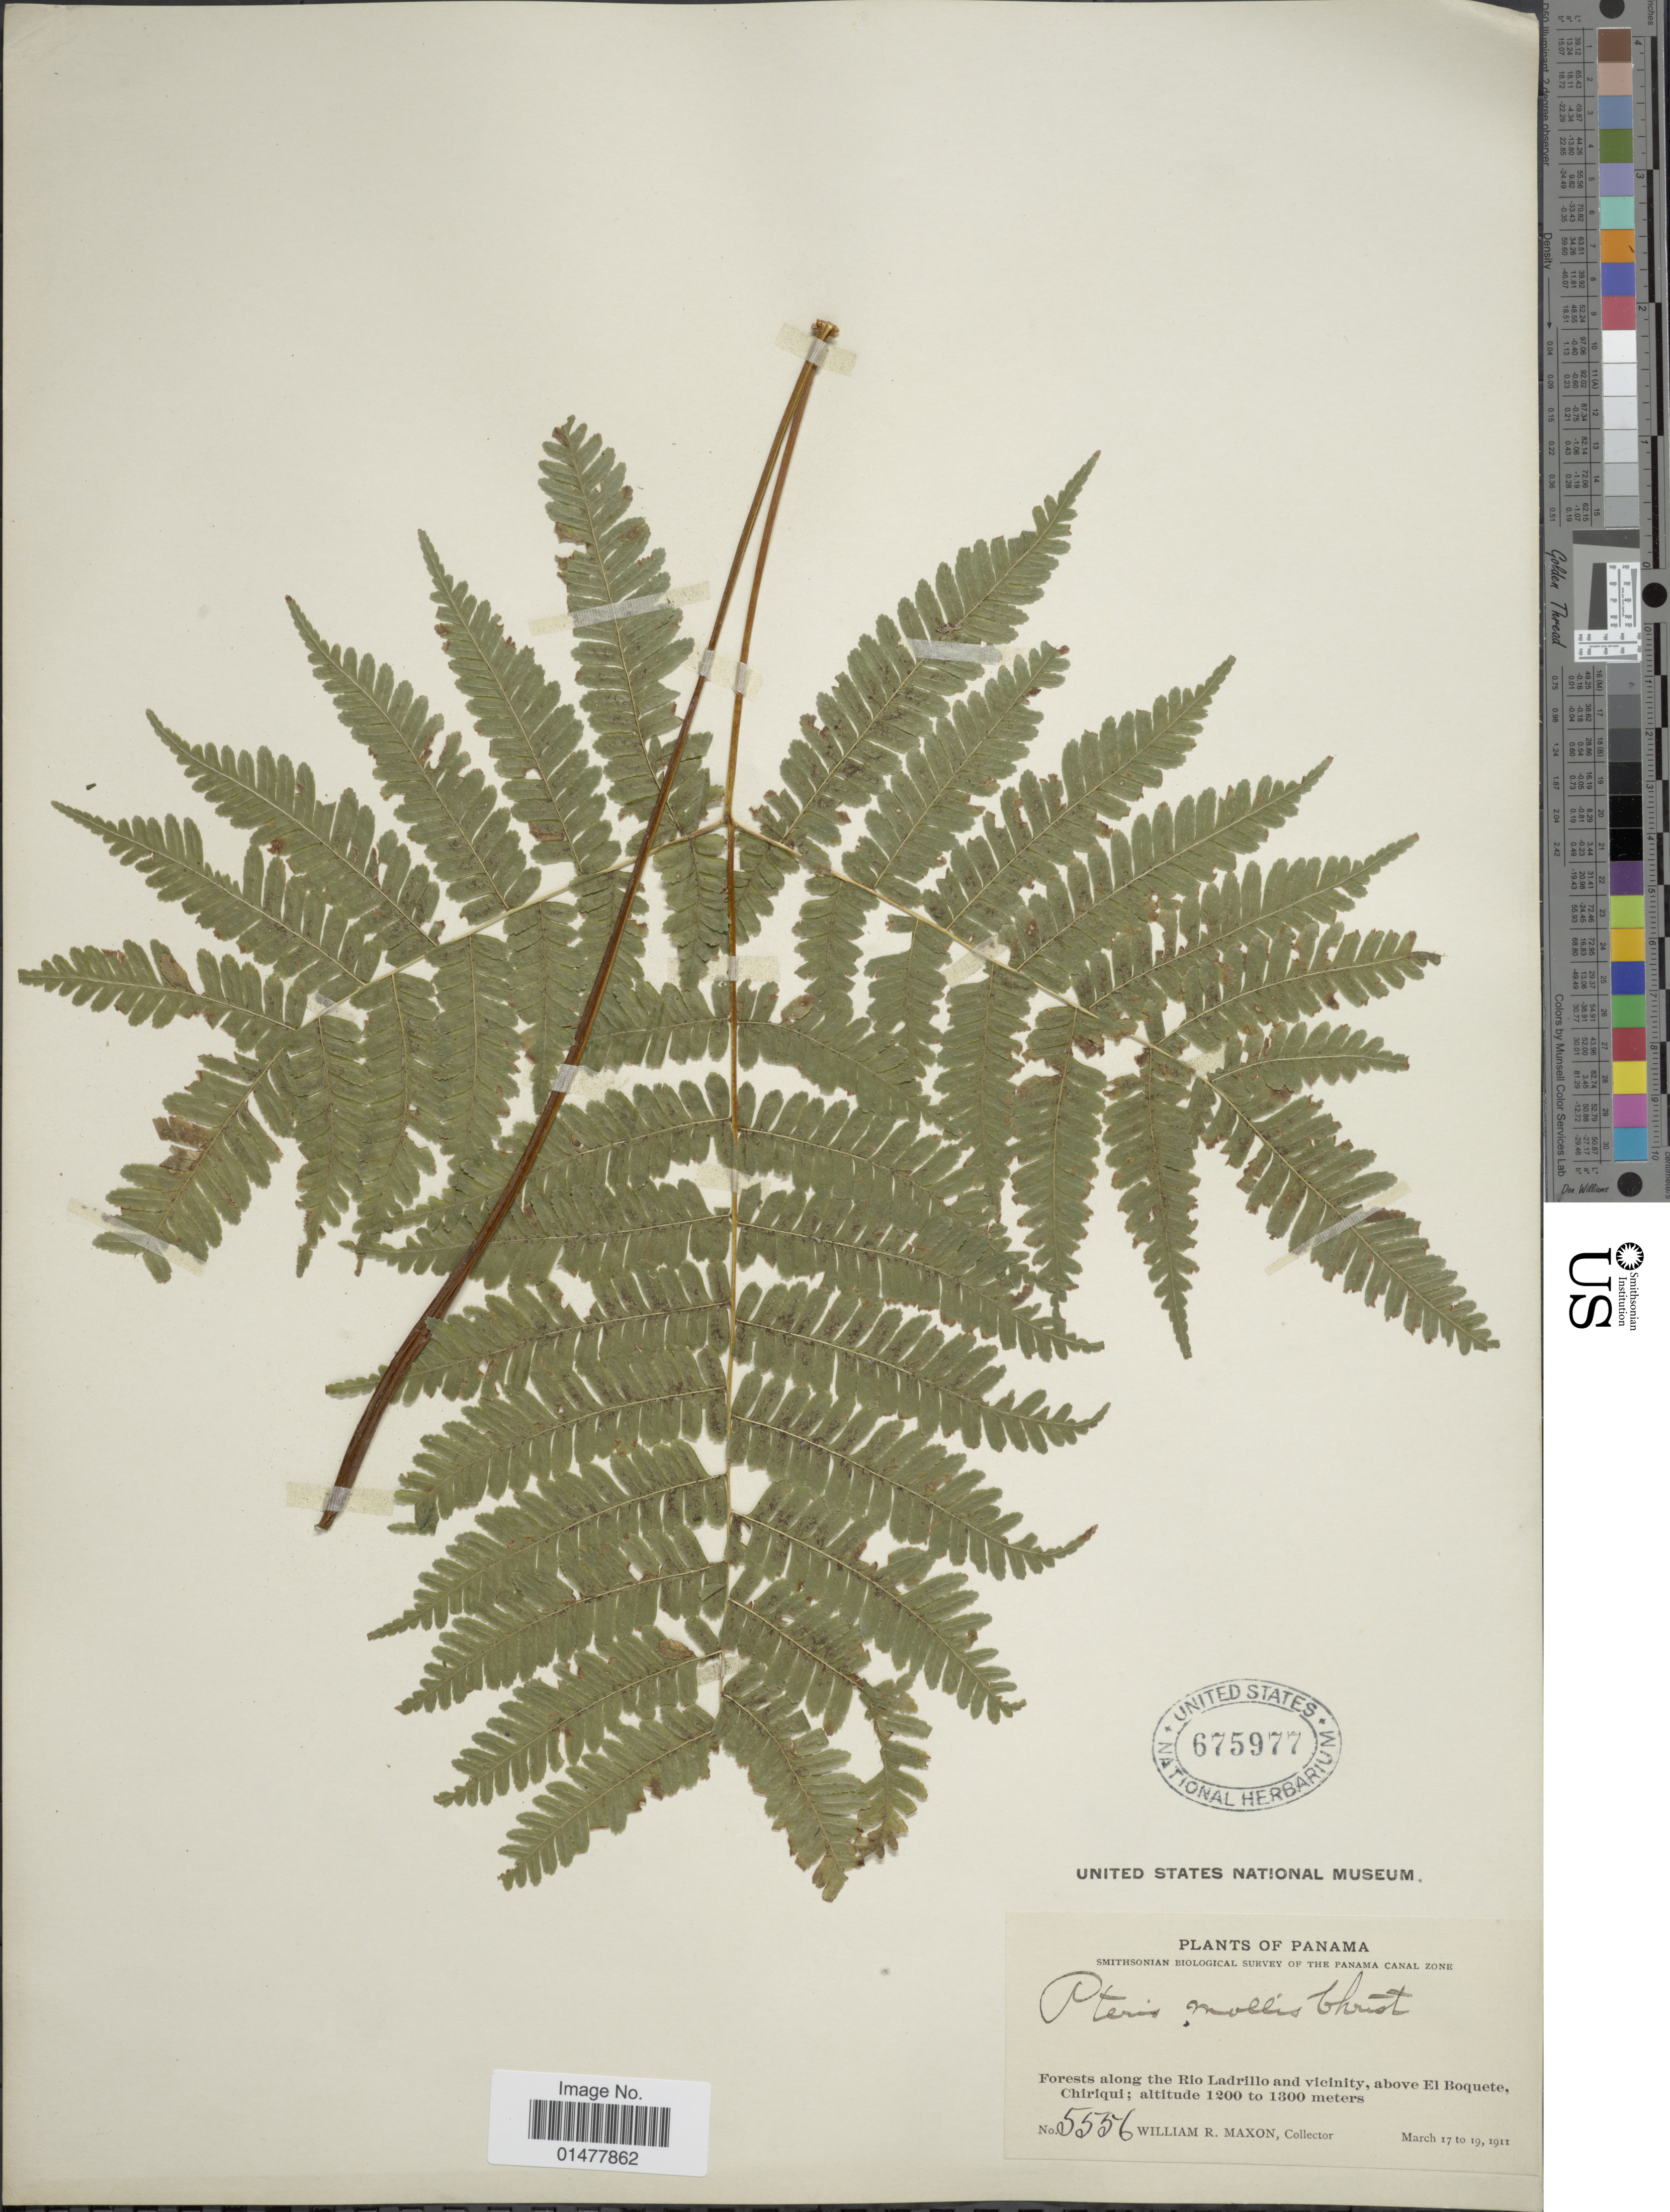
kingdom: Plantae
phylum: Tracheophyta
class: Polypodiopsida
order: Polypodiales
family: Pteridaceae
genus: Pteris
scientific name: Pteris muricella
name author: Fée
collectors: W. R. Maxon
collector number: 5556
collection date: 1911-03-17/1911-03-19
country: Panama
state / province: Chiriqui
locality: Plants of Panama, Forests along the Rio Ladrillo and vicinity,above El Boquete, Chiriqui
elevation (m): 1200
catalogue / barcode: US 675977